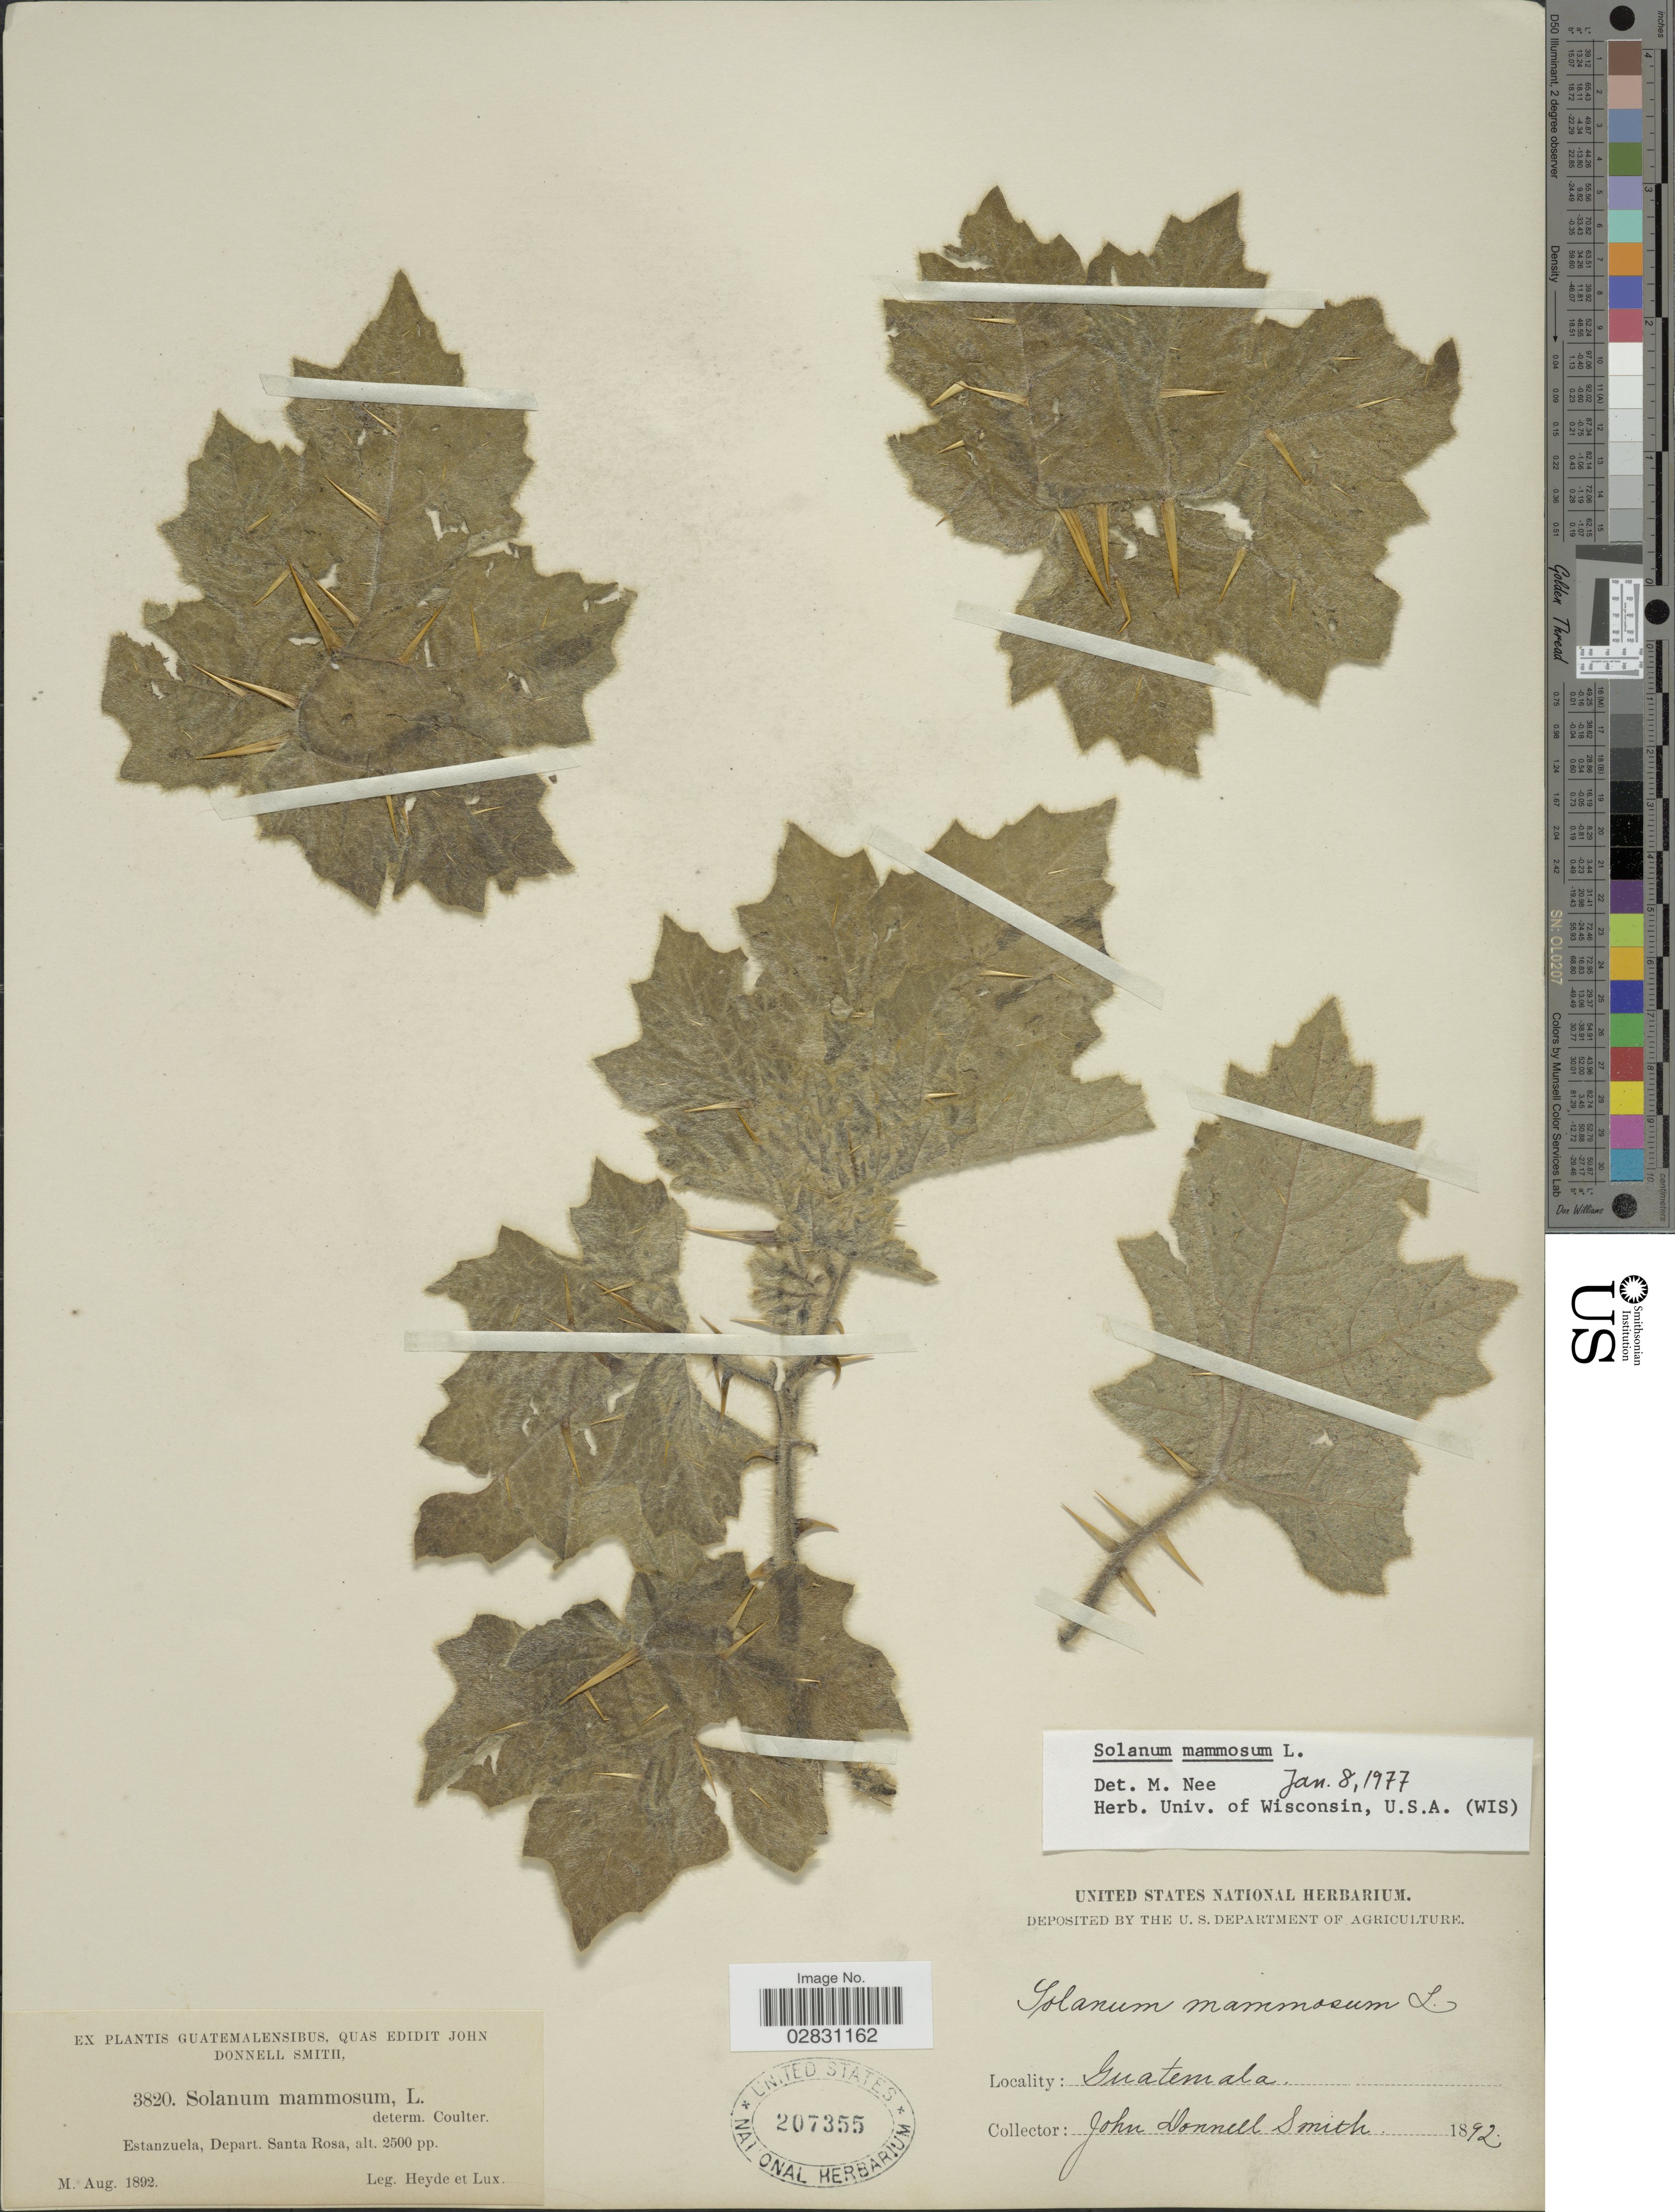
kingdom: Plantae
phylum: Tracheophyta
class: Magnoliopsida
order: Solanales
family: Solanaceae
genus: Solanum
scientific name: Solanum mammosum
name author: L.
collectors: Heyde & Lux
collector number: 3820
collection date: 1892-08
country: Guatemala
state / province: Santa Rosa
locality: Estanzuela, Depart. Santa Rosa.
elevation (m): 762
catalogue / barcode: US 207355